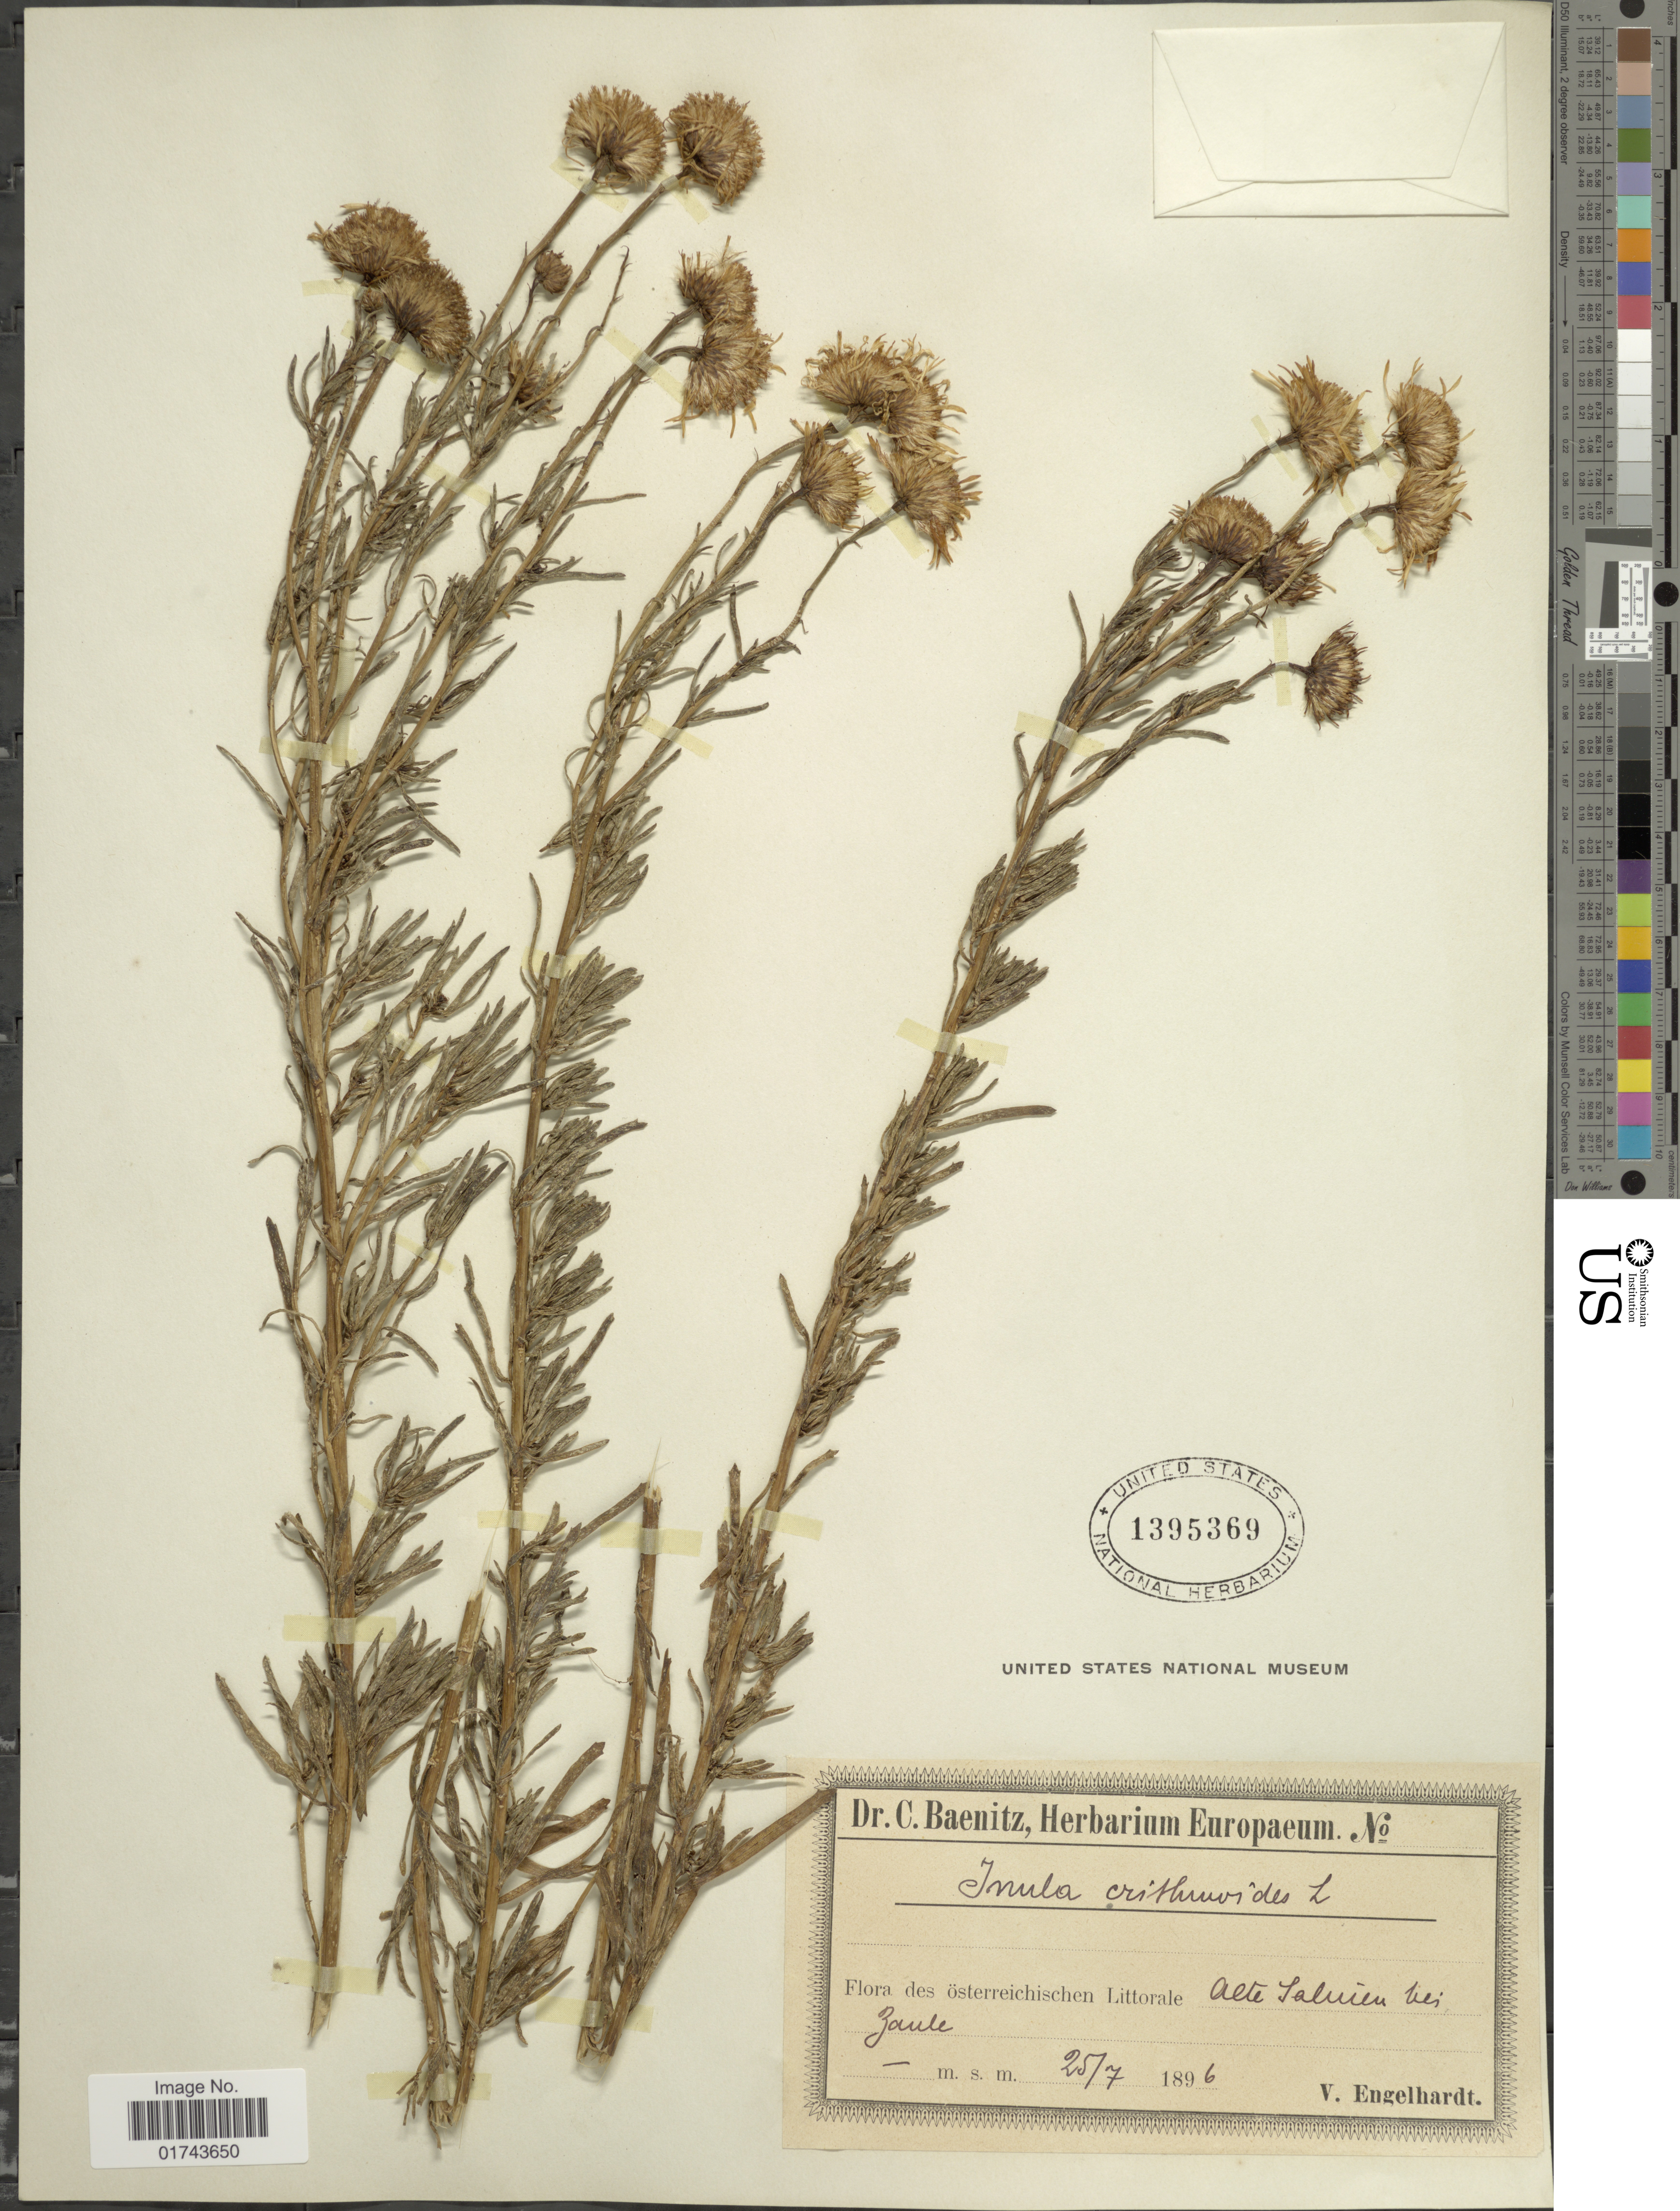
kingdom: Plantae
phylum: Tracheophyta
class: Magnoliopsida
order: Asterales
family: Asteraceae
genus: Inula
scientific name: Inula crithmoides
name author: L.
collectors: V. Engelhardt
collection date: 1896-07-25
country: Austria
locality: Osterreichischen Littorale, Alte Saluien bei Zaule [interpreted]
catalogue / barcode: US 1395369